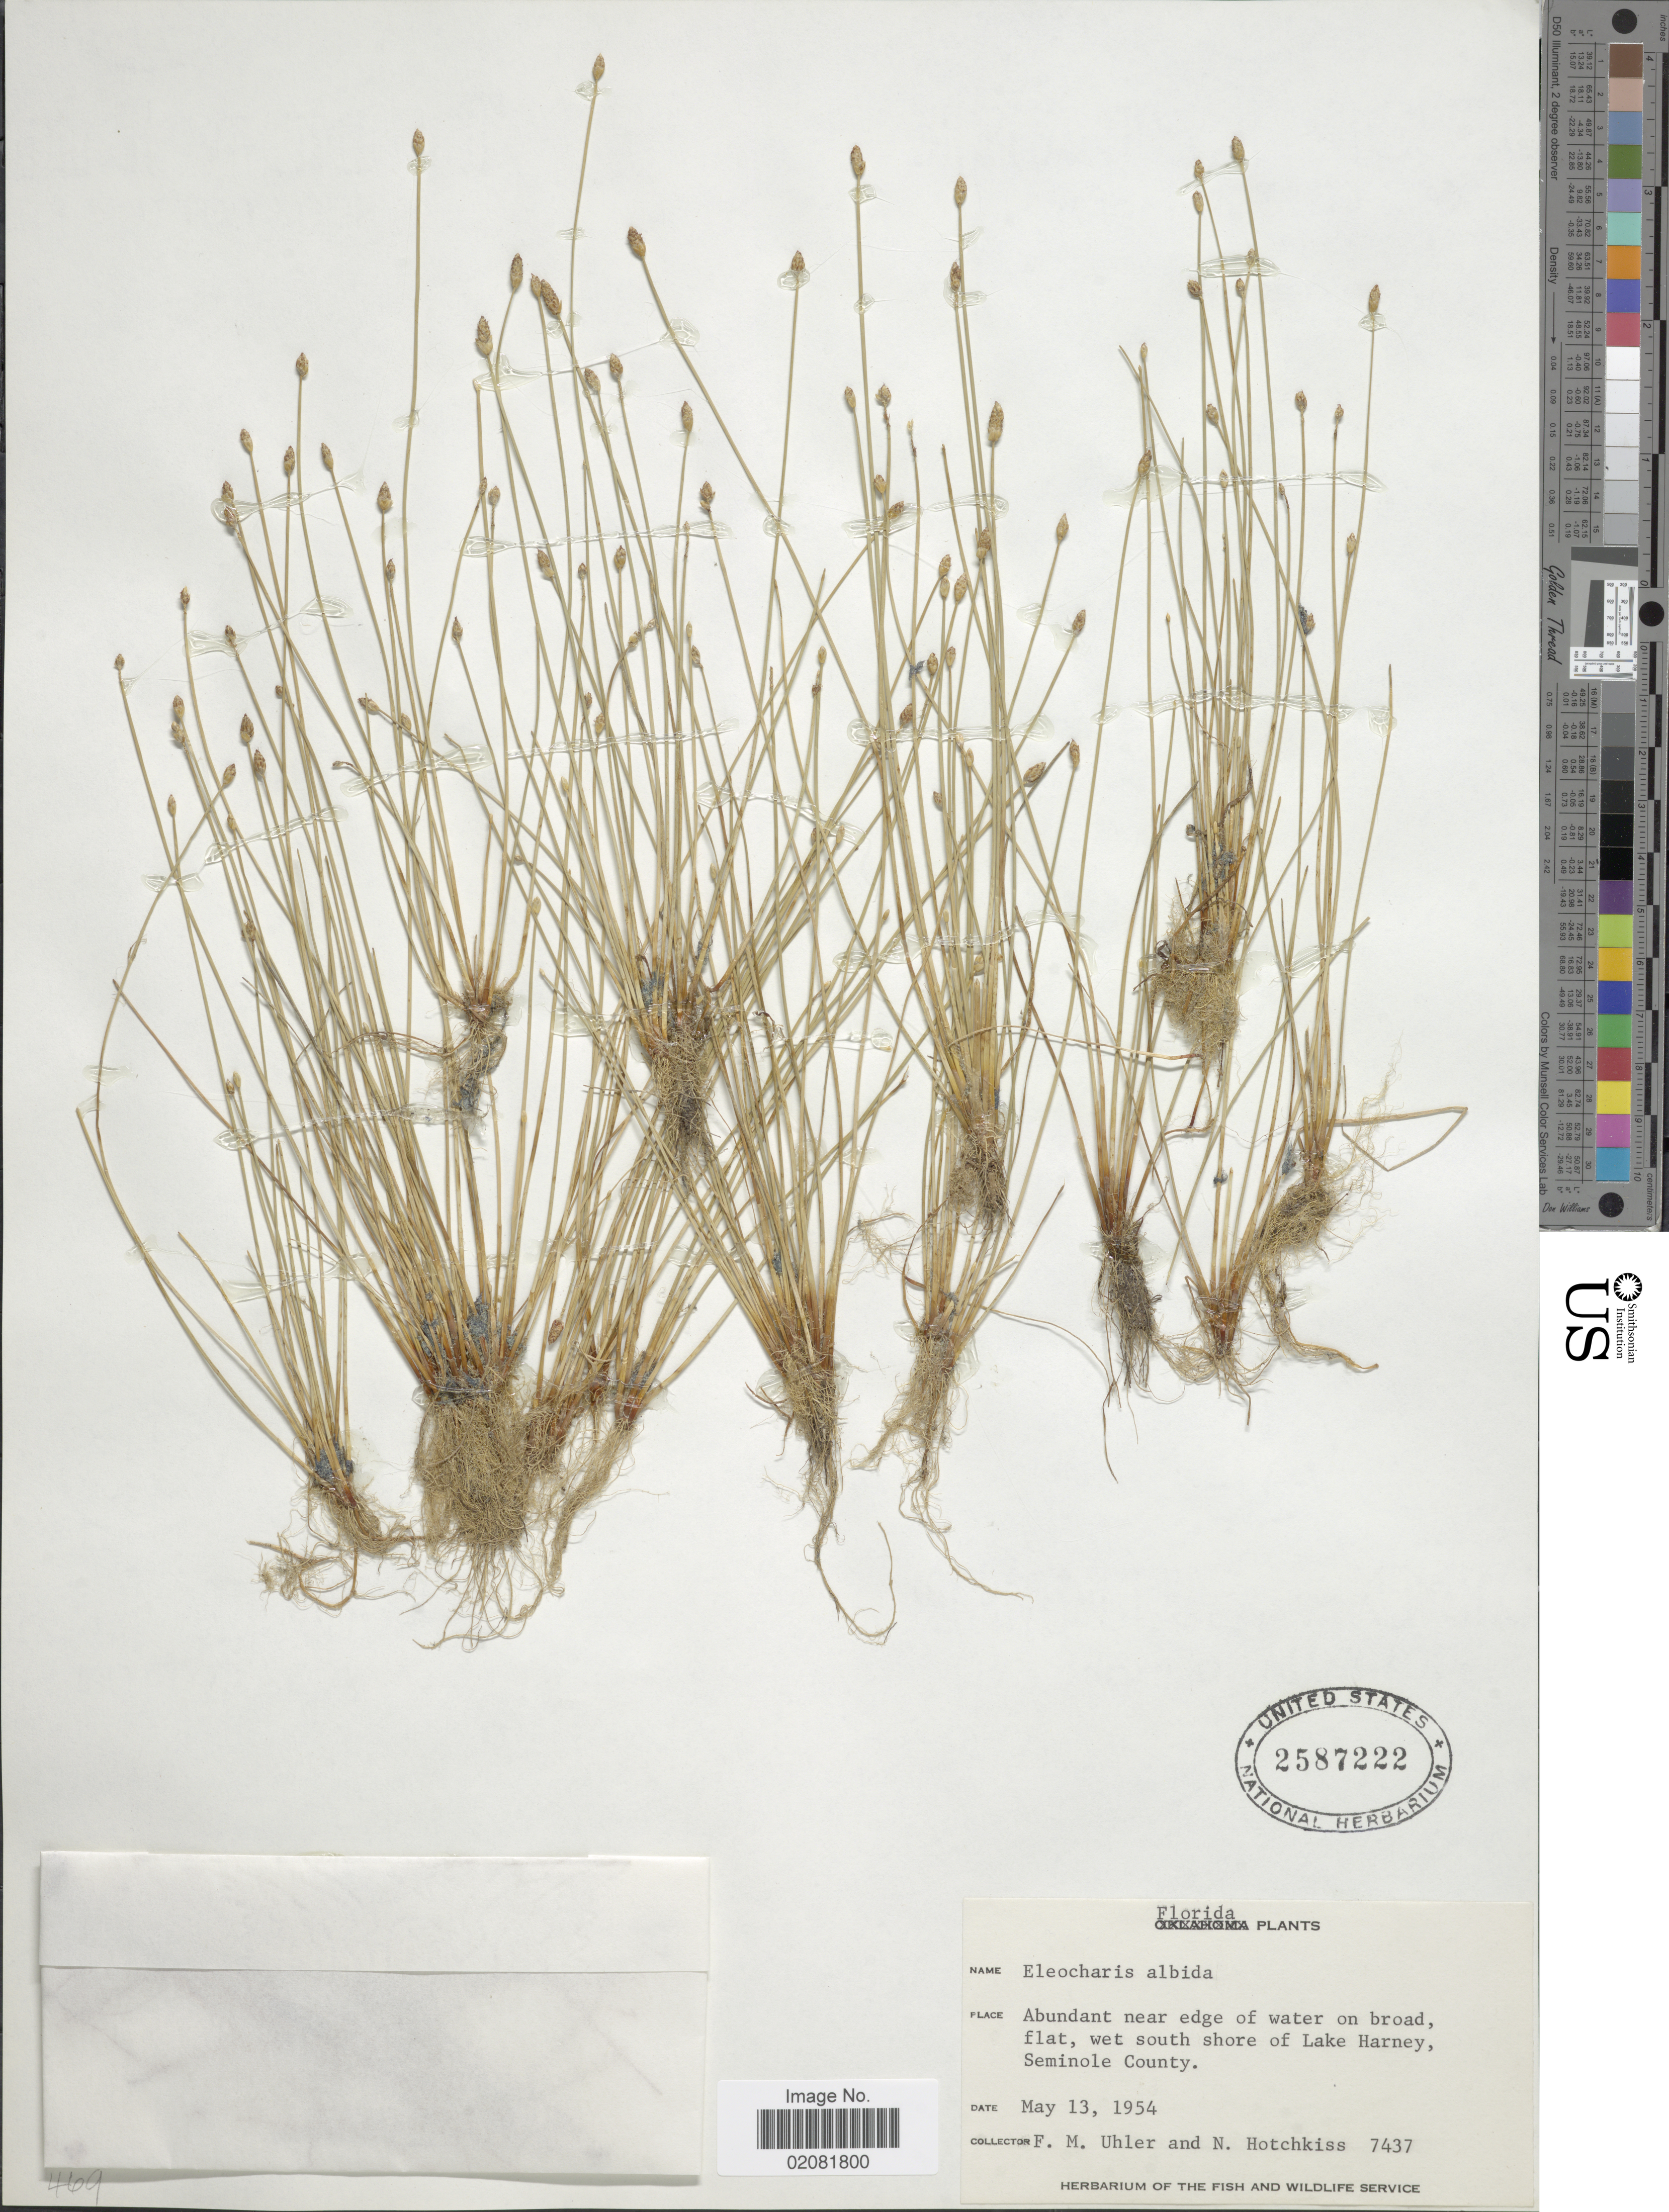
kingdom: Plantae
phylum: Tracheophyta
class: Liliopsida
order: Poales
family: Cyperaceae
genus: Eleocharis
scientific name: Eleocharis albida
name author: Torr.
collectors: F. M. Uhler & N. Hotchkiss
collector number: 7437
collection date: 1954-05-13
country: United States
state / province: Florida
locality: Wet south shore of Lake Harney, Seminole County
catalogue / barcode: US 2587222